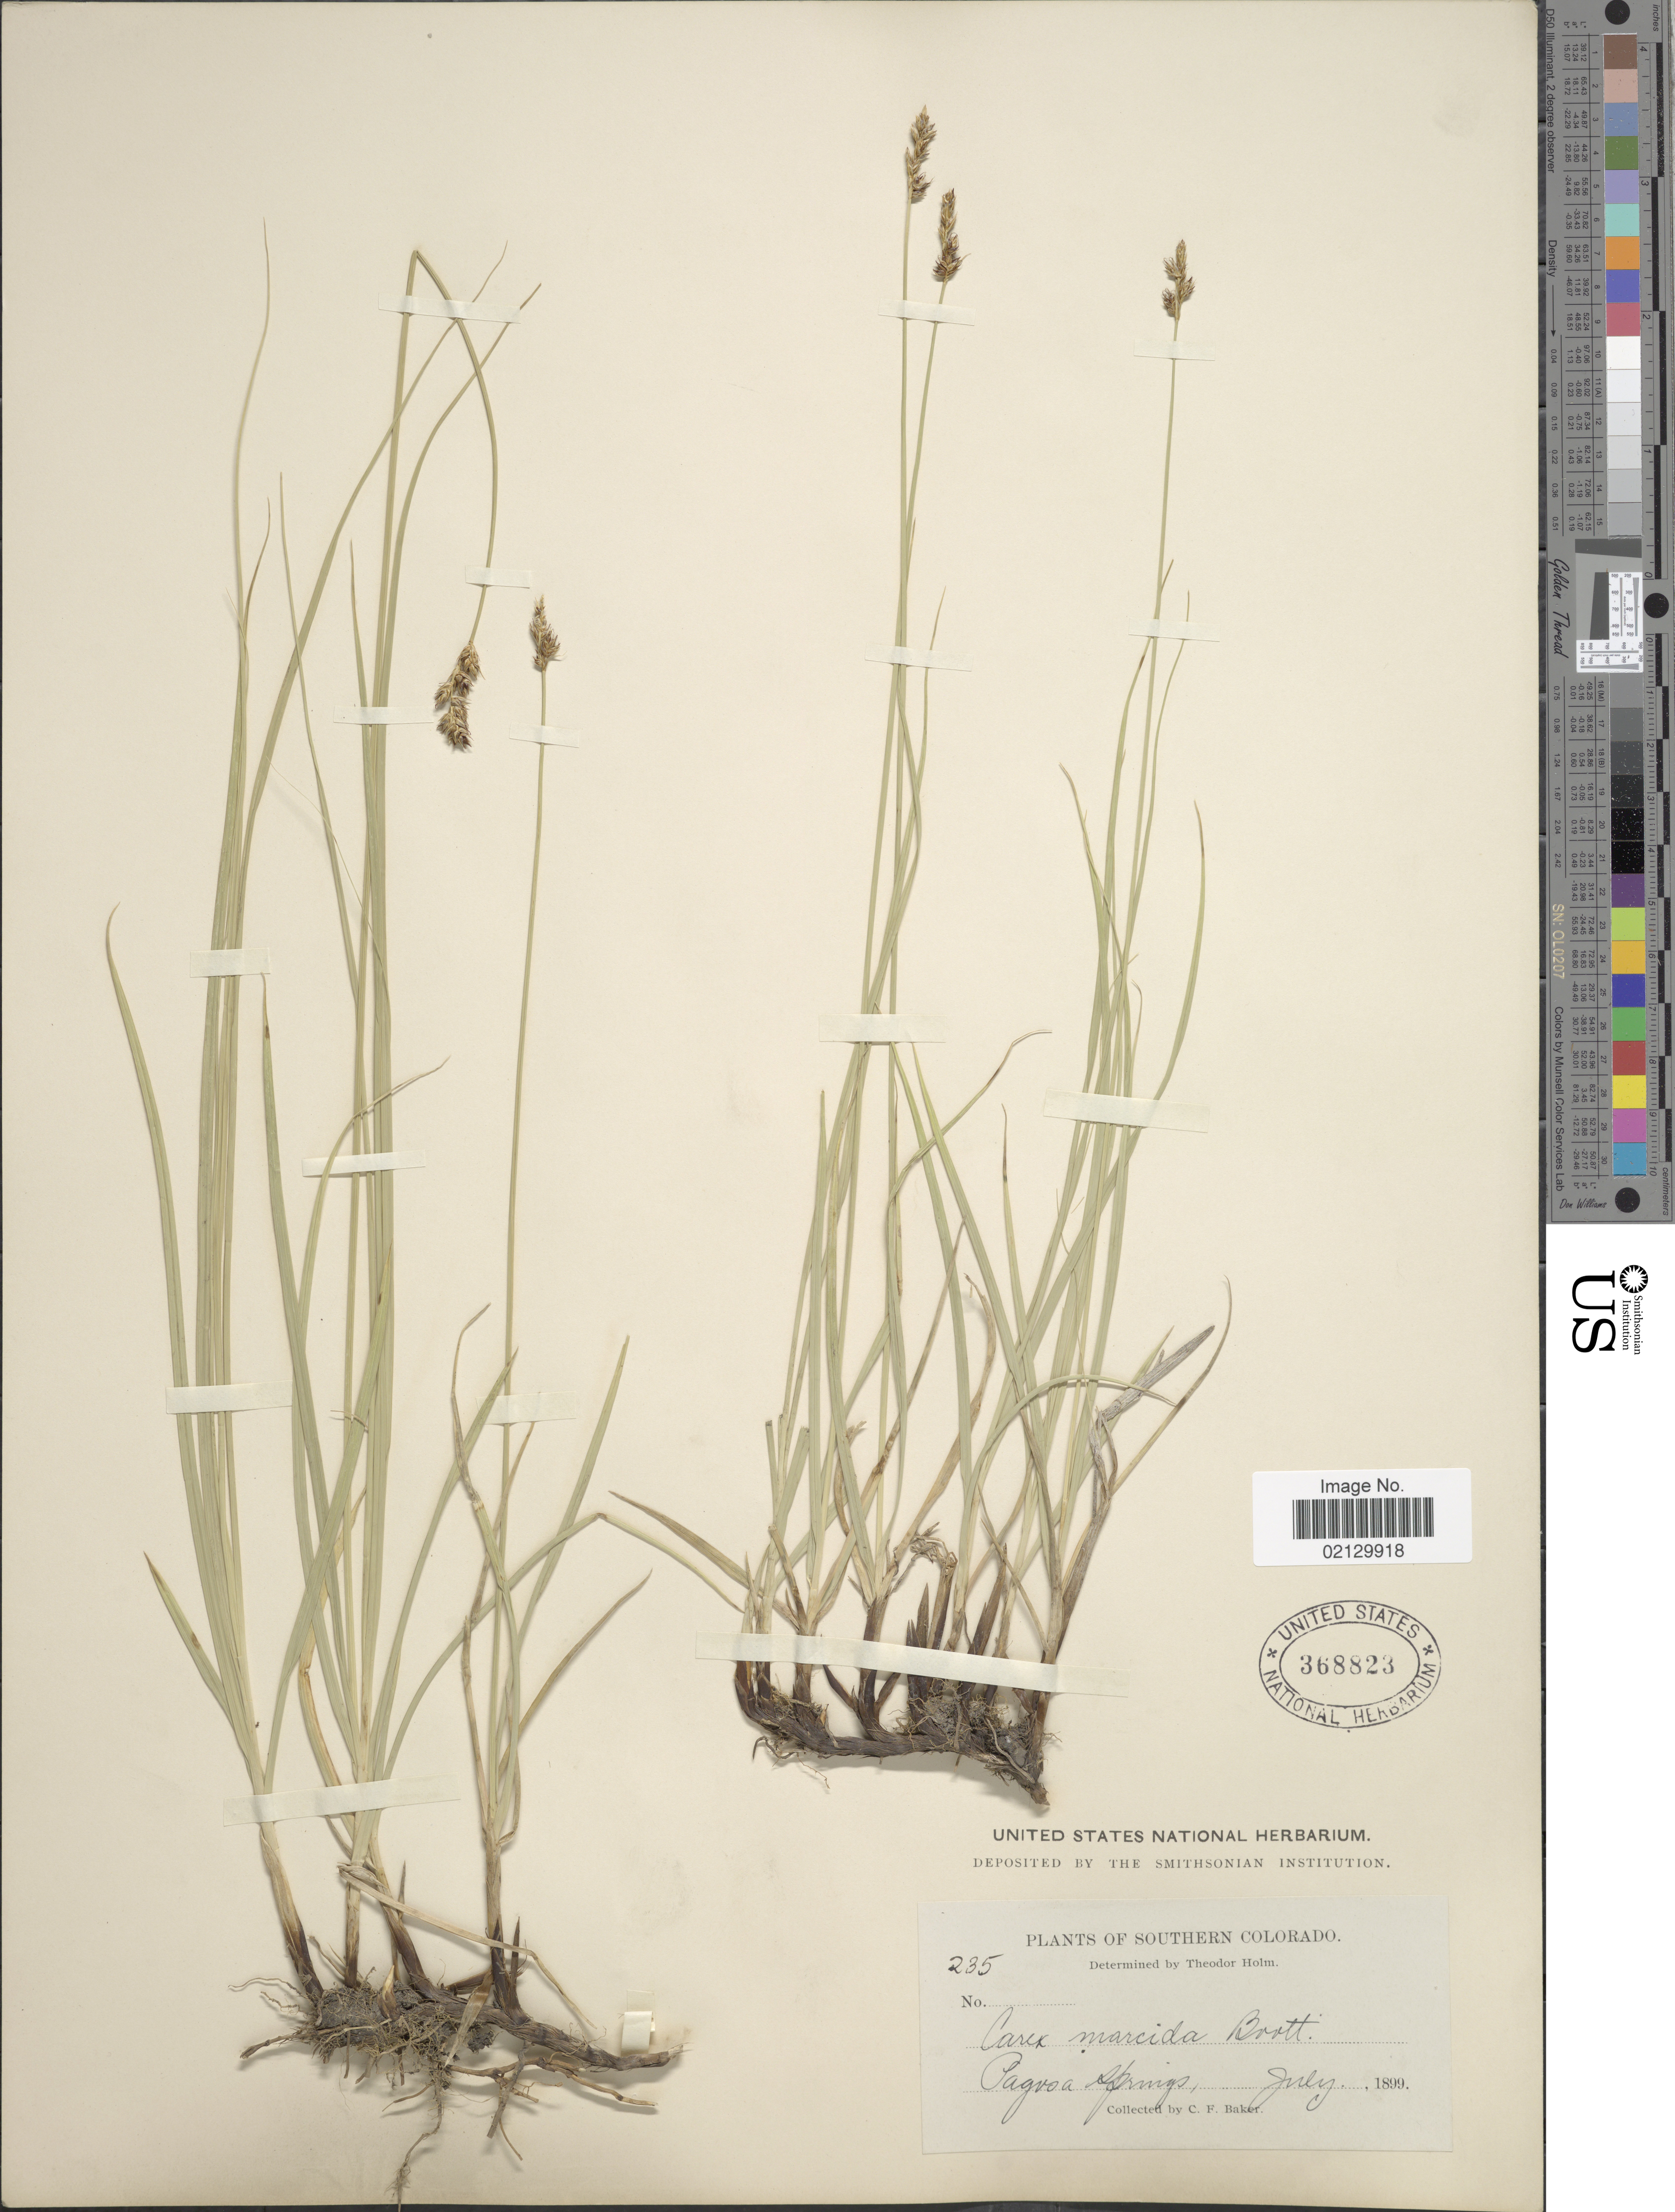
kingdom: Plantae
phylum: Tracheophyta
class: Liliopsida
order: Poales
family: Cyperaceae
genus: Carex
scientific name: Carex praegracilis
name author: W. Boott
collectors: C. F. Baker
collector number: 235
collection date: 1899-07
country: United States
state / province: Colorado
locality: Southern Colorado, Pagvoa Springs.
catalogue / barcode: US 368823